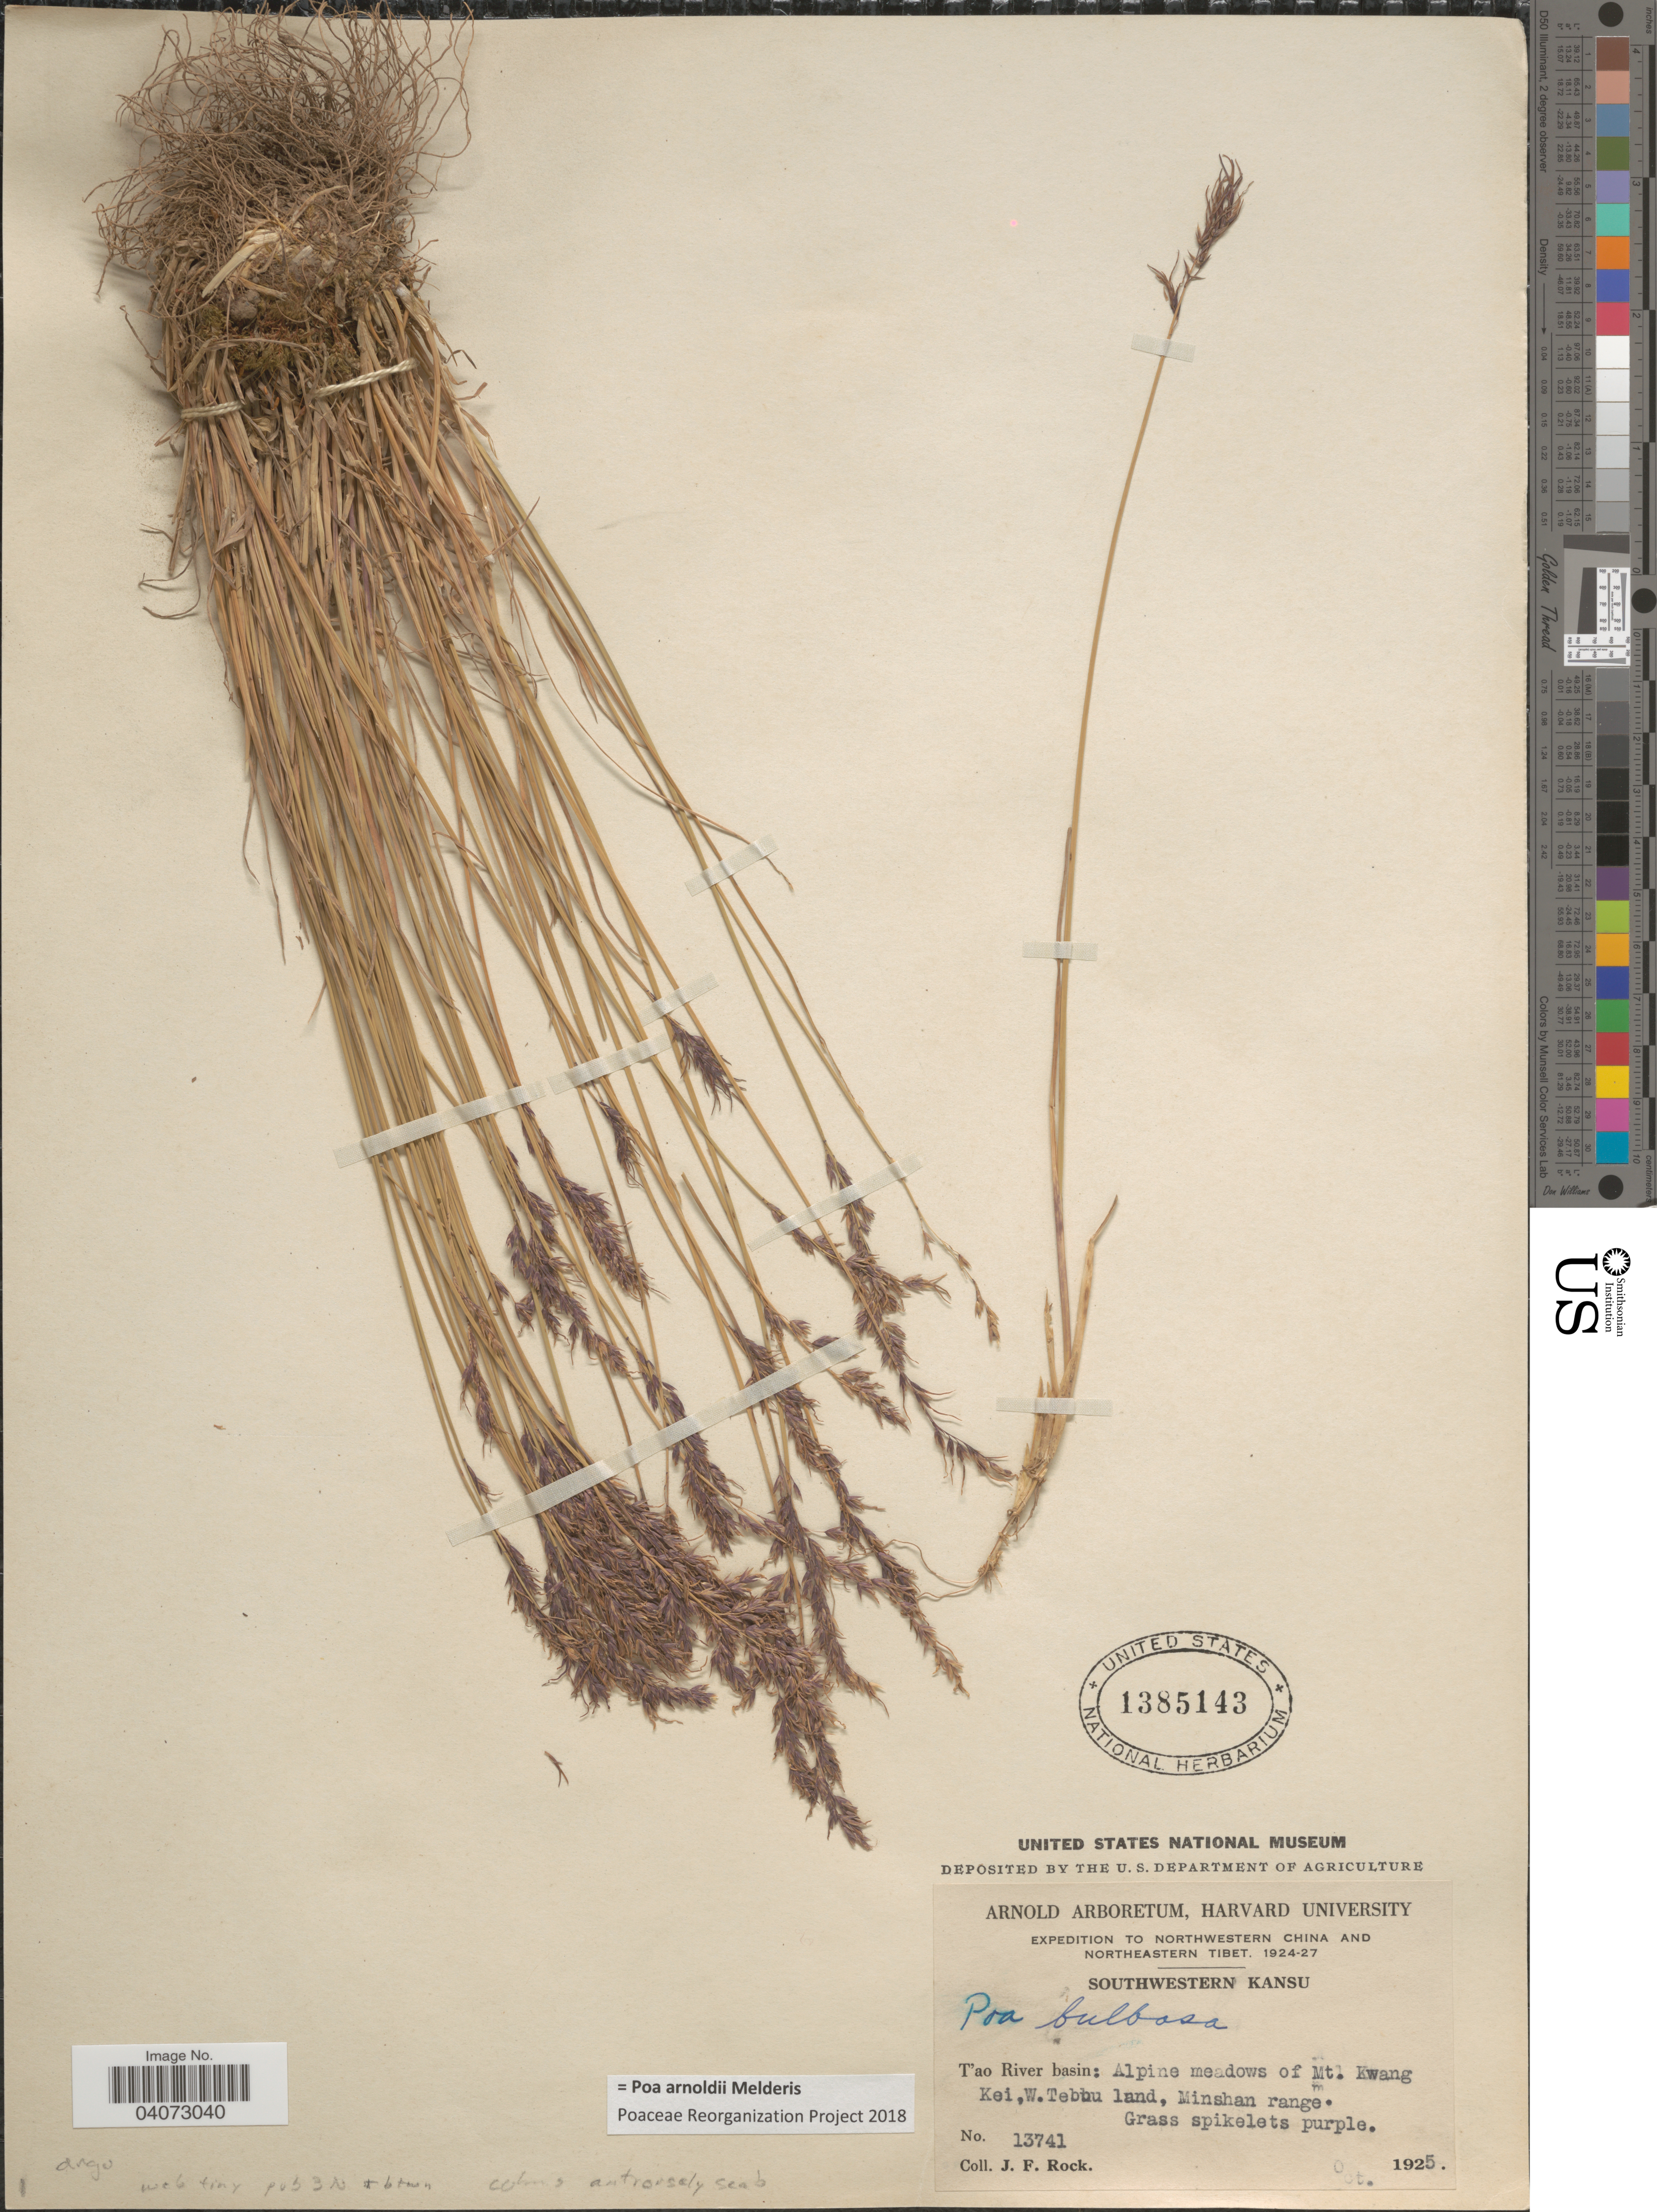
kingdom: Plantae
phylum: Tracheophyta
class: Liliopsida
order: Poales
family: Poaceae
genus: Poa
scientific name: Poa arnoldii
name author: Melderis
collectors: J. Rock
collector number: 13741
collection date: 1925-10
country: China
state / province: Gansu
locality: Expedition to Northwestern China and Northeastern Tibet. 1924-27. Southwestern Kansu. T'ao River basin: Alpine meadows of Mt. Kwang Kei, W. Tebbu land, Minshan range.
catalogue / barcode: US 1385143